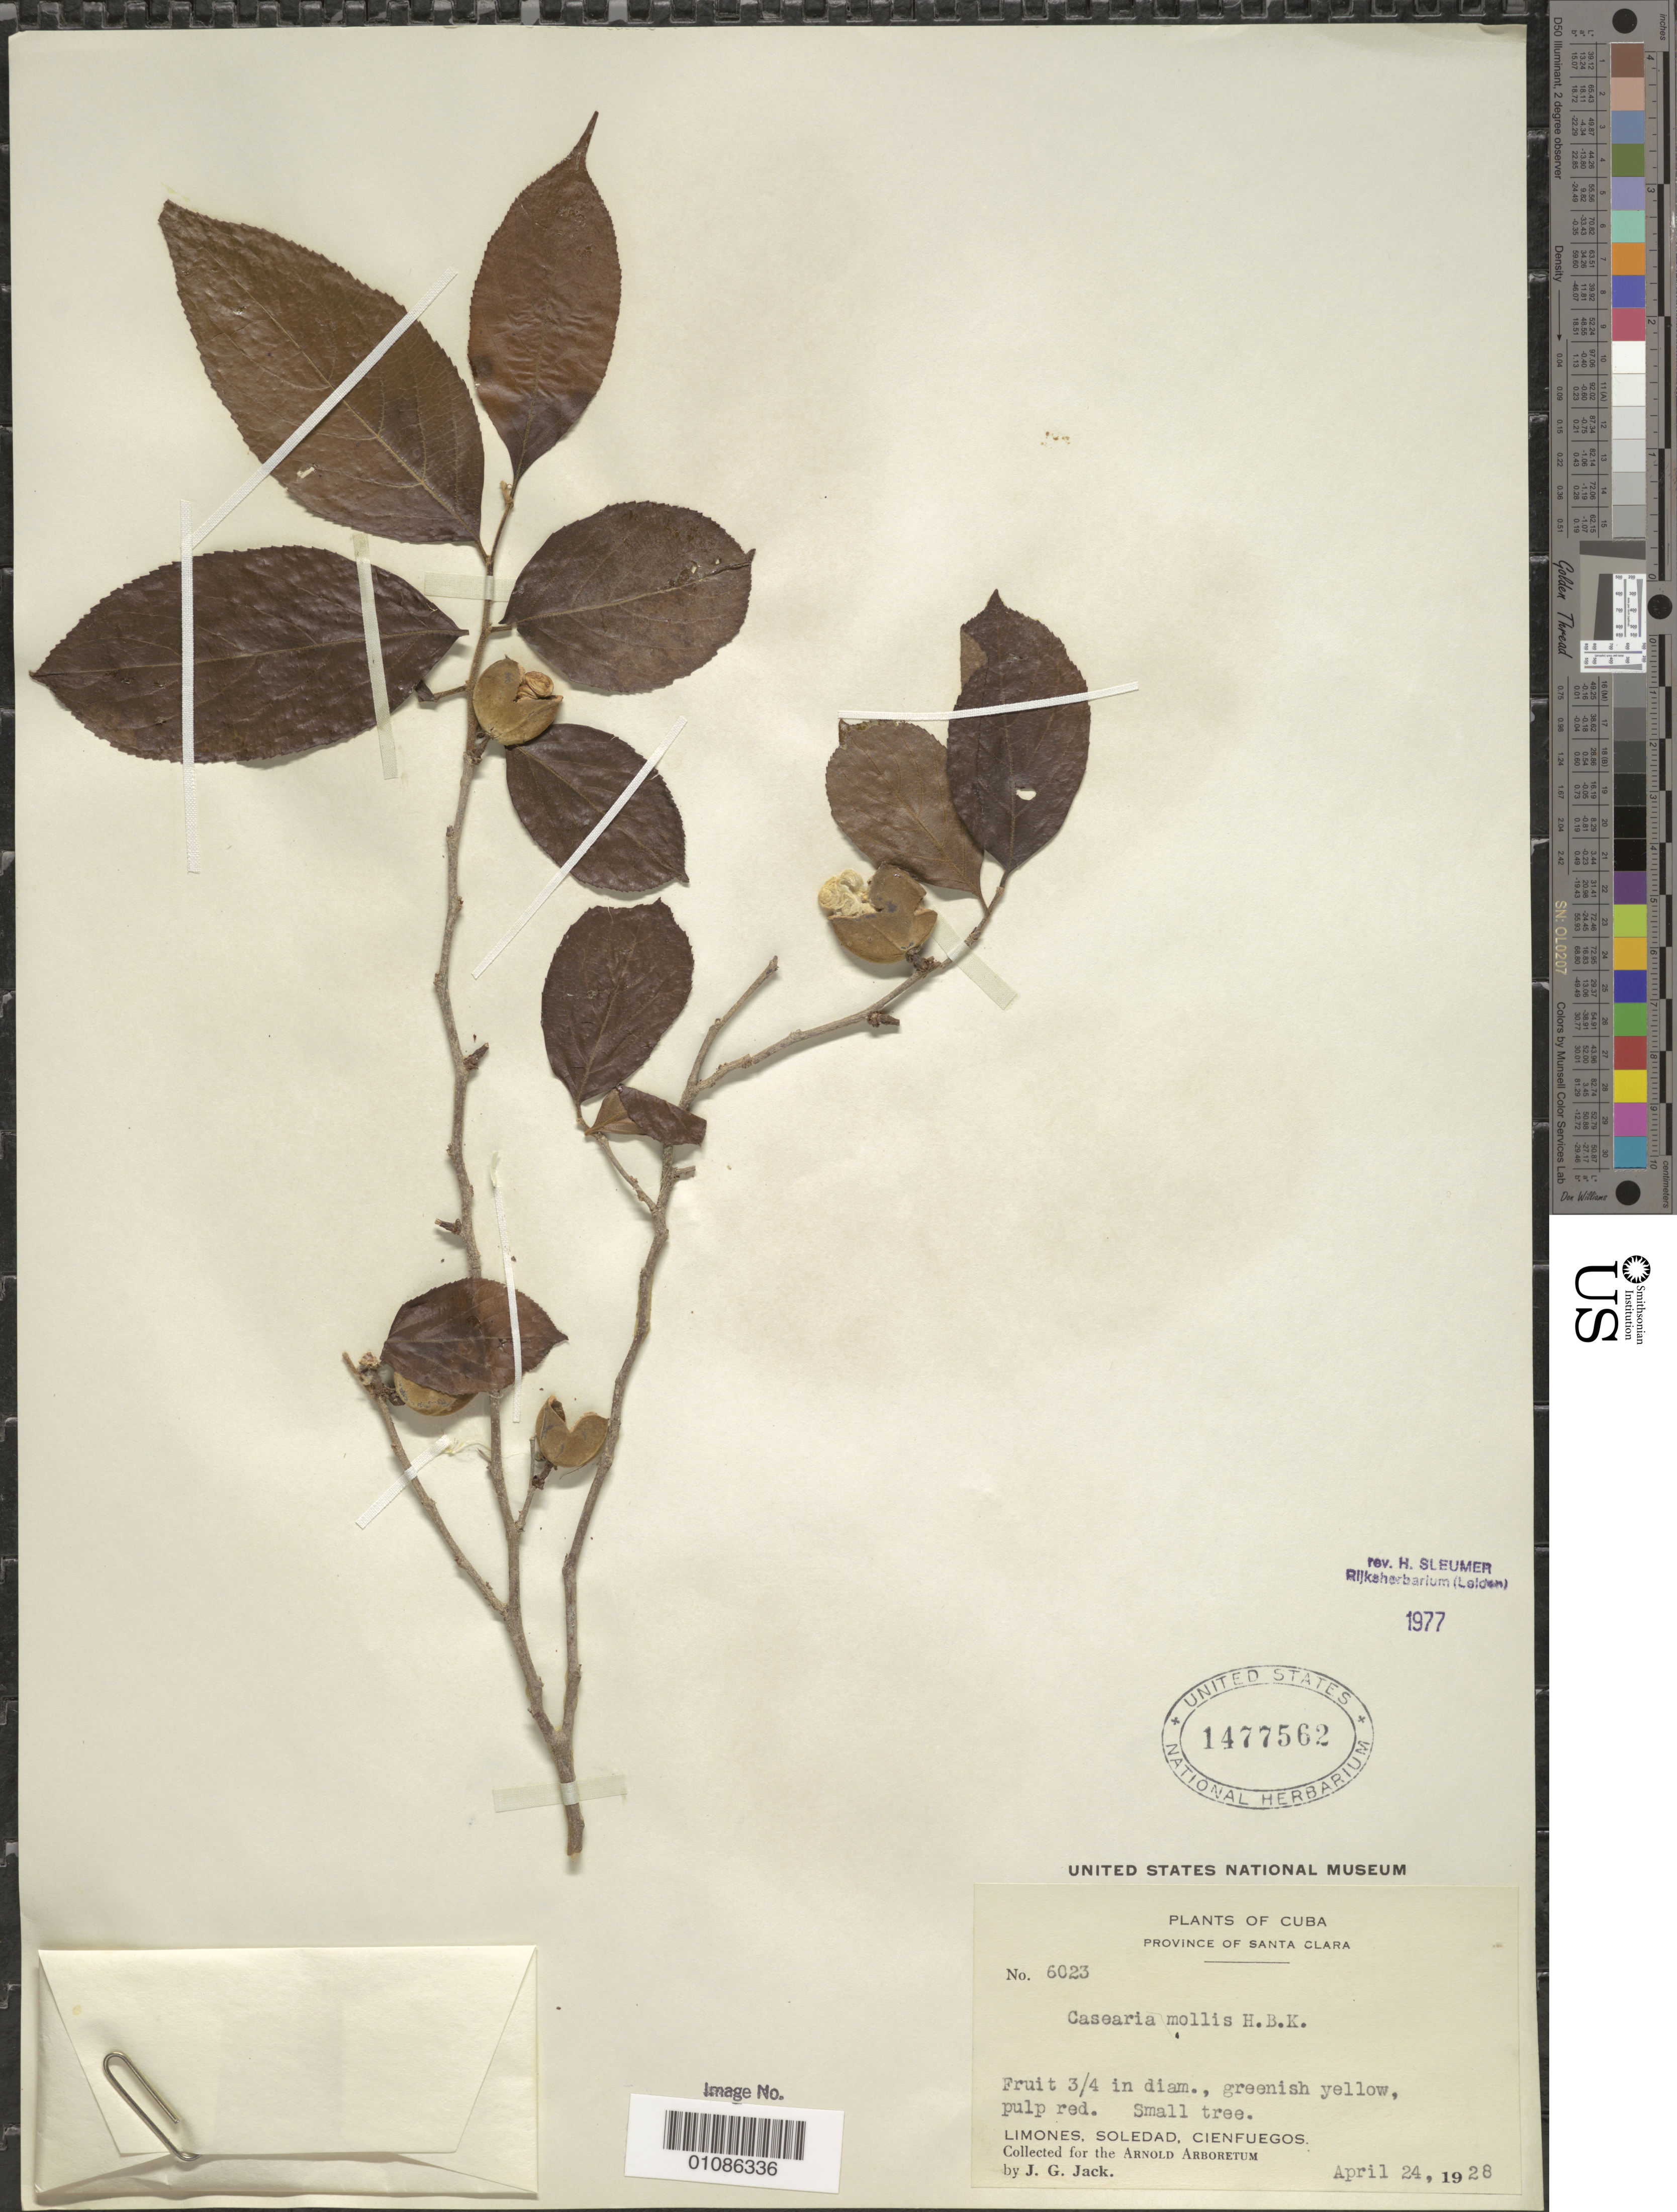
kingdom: Plantae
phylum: Tracheophyta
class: Magnoliopsida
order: Malpighiales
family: Salicaceae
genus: Casearia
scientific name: Casearia mollis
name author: Kunth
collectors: J. G. Jack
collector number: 6023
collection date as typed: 24 Apr 1928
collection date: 1928-04-24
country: Cuba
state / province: Villa Clara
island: Cuba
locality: Santa Clara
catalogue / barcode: US 1477562